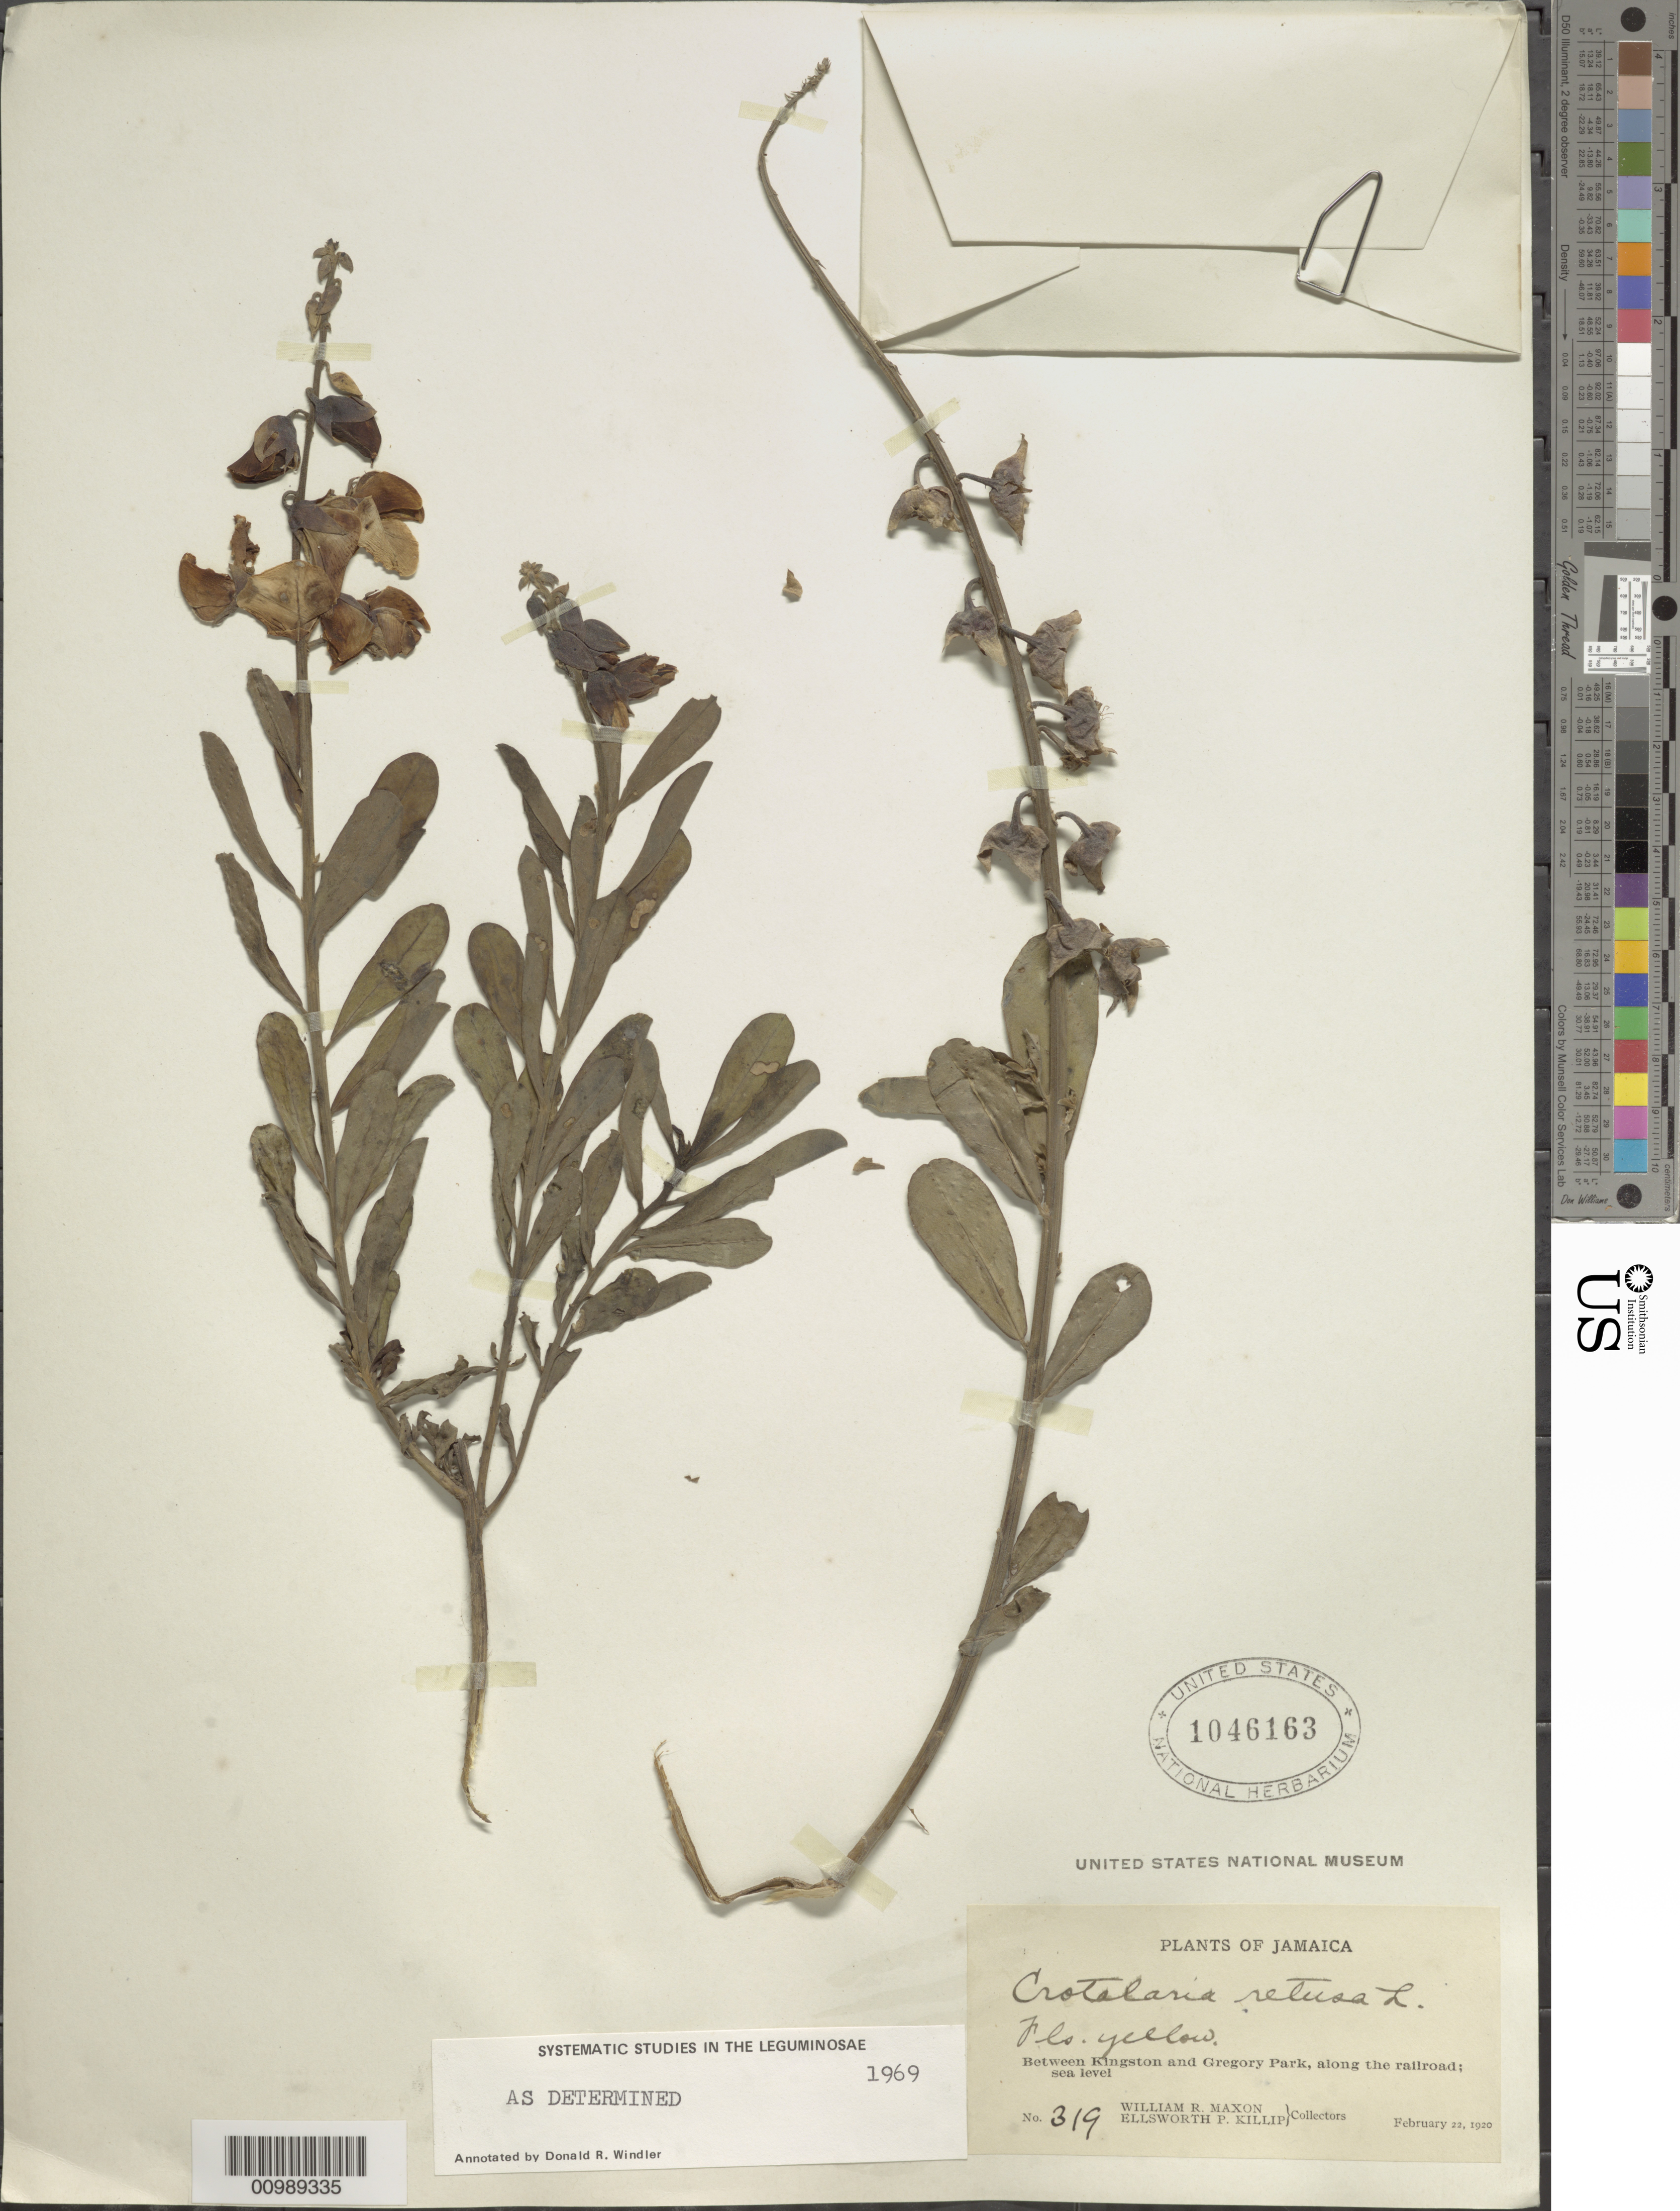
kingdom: Plantae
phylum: Tracheophyta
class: Magnoliopsida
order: Fabales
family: Fabaceae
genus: Crotalaria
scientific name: Crotalaria retusa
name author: L.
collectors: W. R. Maxon & E. P. Killip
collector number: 319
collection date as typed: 22 Feb 1920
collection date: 1920-02-22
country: Jamaica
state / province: Saint Catherine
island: Jamaica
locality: Between Kingston and Gregory Patk, along the railroad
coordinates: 0 N, 0 E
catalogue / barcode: US 1046163